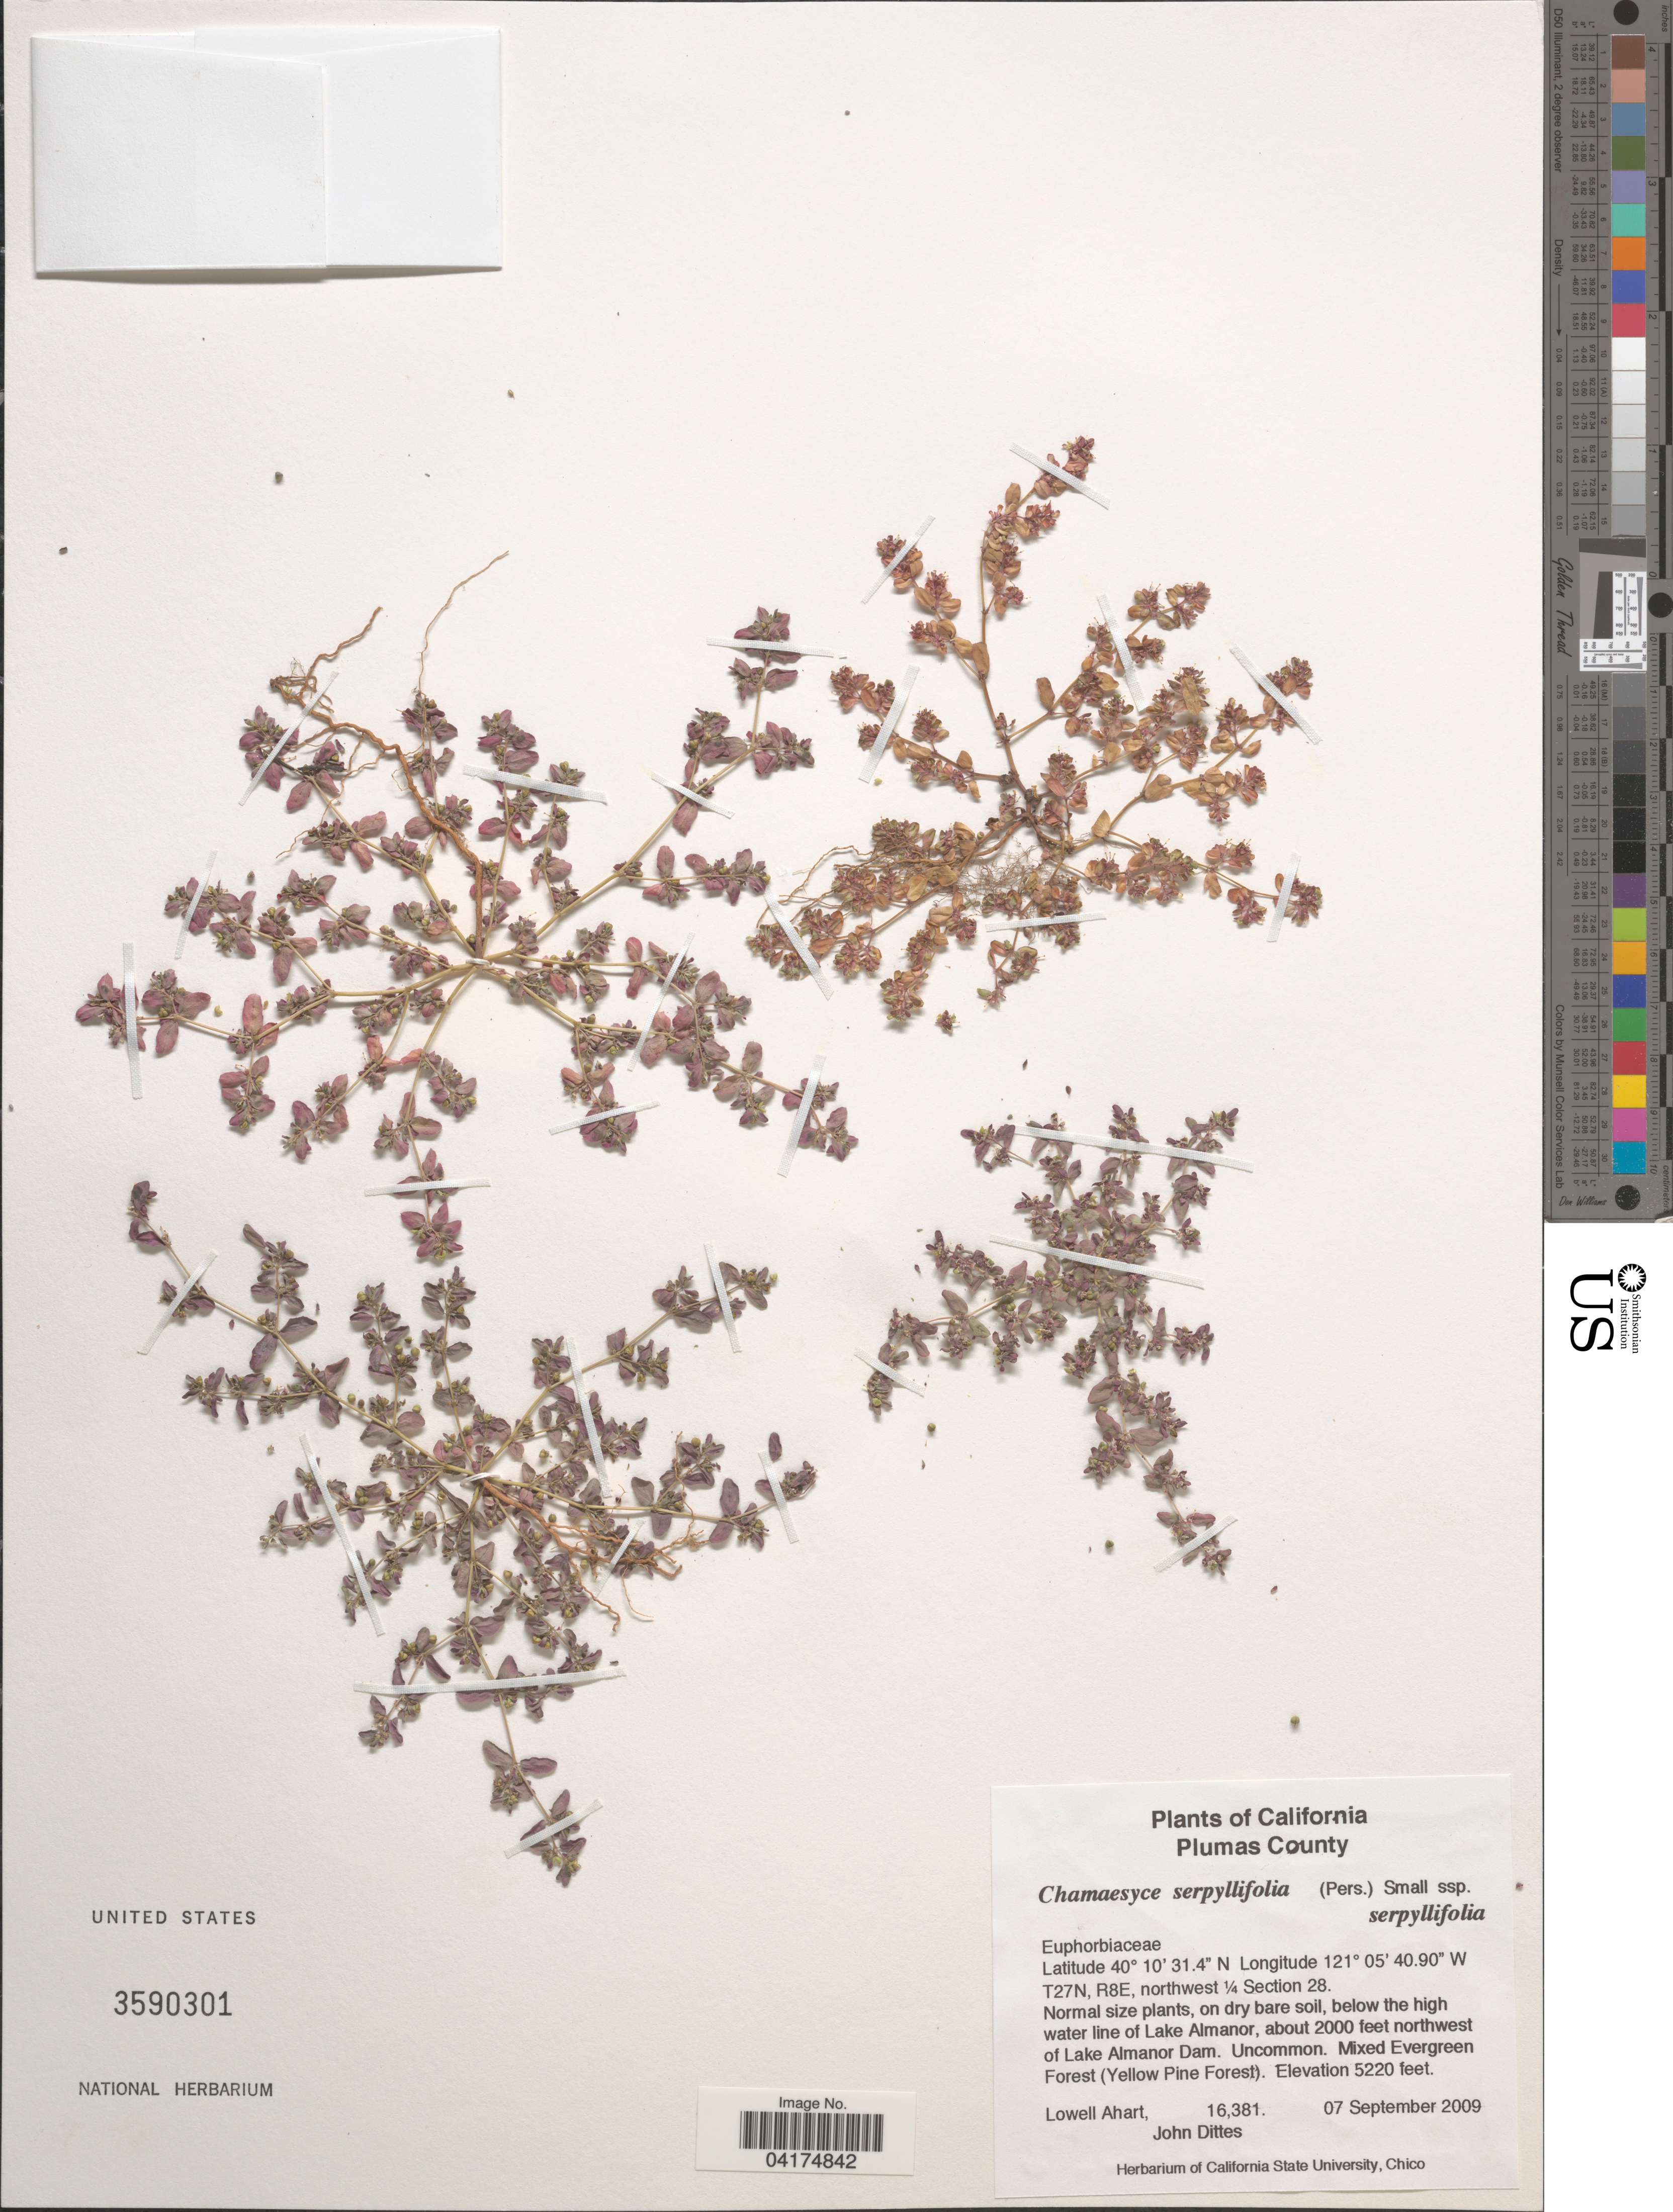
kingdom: Plantae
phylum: Tracheophyta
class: Magnoliopsida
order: Malpighiales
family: Euphorbiaceae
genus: Chamaesyce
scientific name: Chamaesyce serpyllifolia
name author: (Pers.) Small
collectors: L. Ahart & J. Dittes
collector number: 16381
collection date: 2009-09-07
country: United States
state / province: California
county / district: Plumas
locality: Plumas County. T27N, R8E, northwest ¼ Section 28. Below the high water line of Lake Almanor, about 2000 feet northwest of Lake Almanor Dam.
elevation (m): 1591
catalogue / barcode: US 3590301